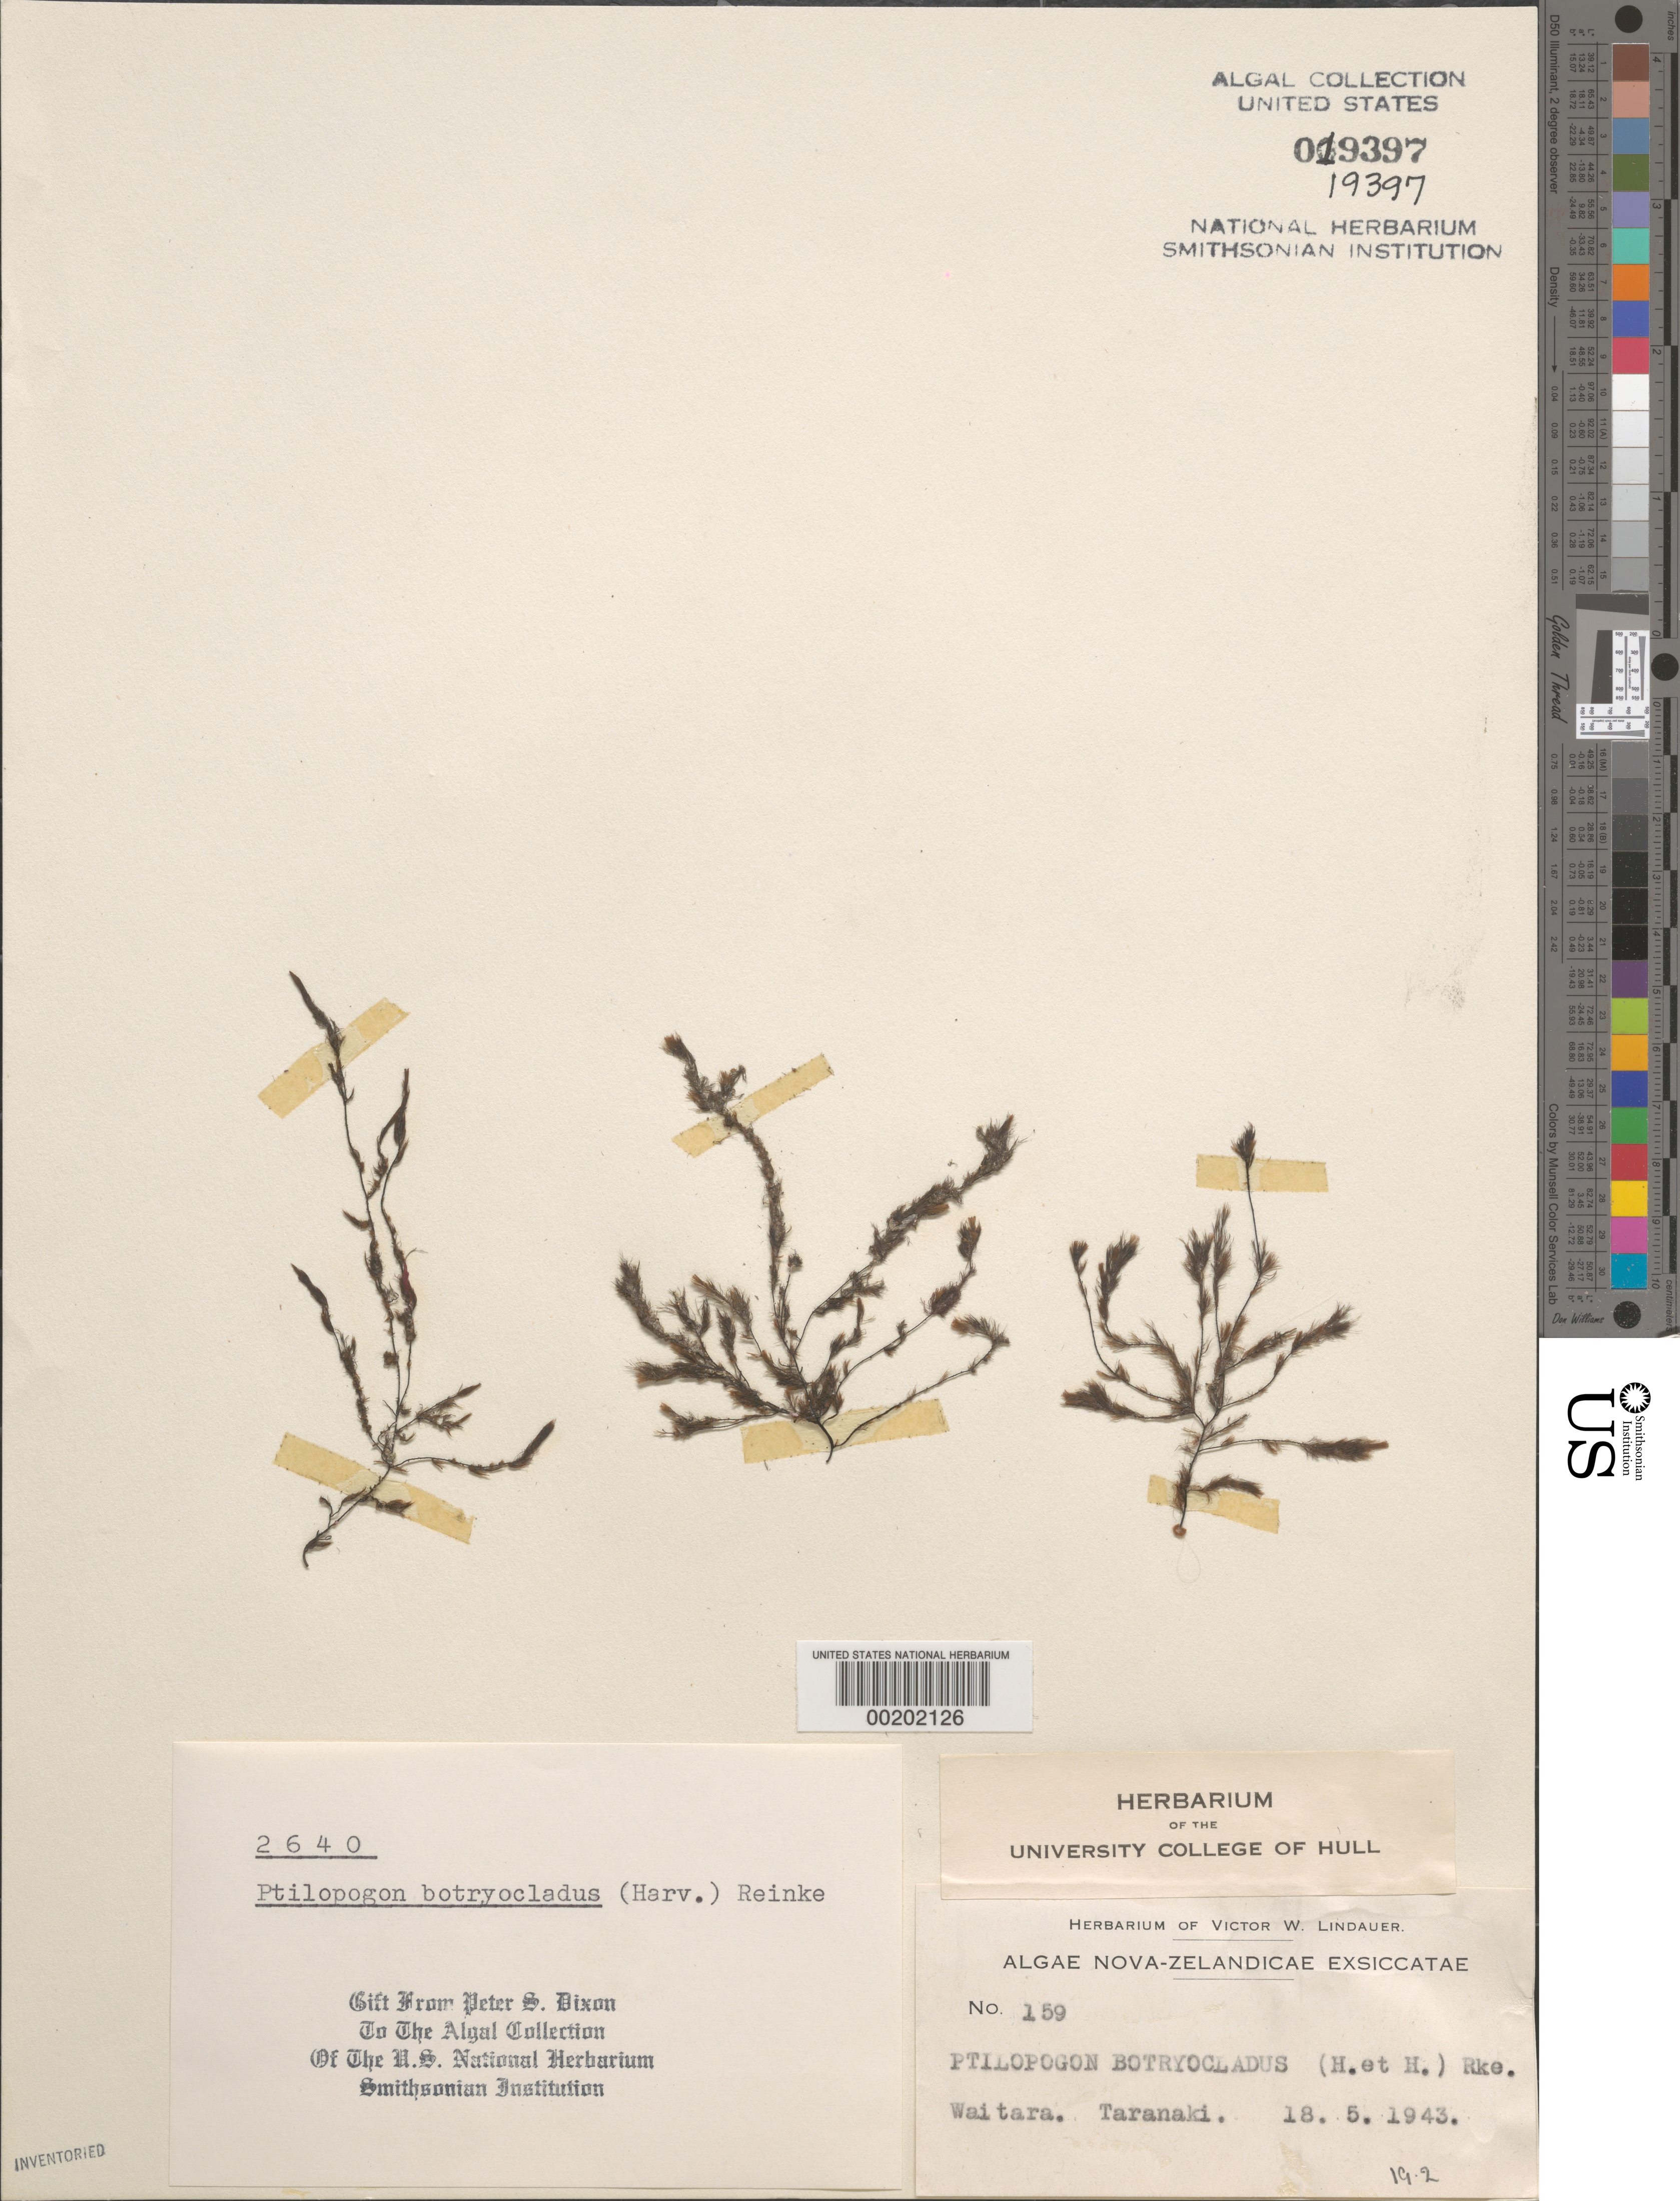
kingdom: Chromista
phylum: Ochrophyta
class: Phaeophyceae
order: Sphacelariales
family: Stypocaulaceae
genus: Ptilopogon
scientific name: Ptilopogon botryocladus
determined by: Dixon, P. S.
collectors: V. Lindauer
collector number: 159 & PSD 2640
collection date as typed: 18 May 1943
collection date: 1943-05-18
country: New Zealand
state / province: Taranaki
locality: Waitara, taranaki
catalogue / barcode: US 19397